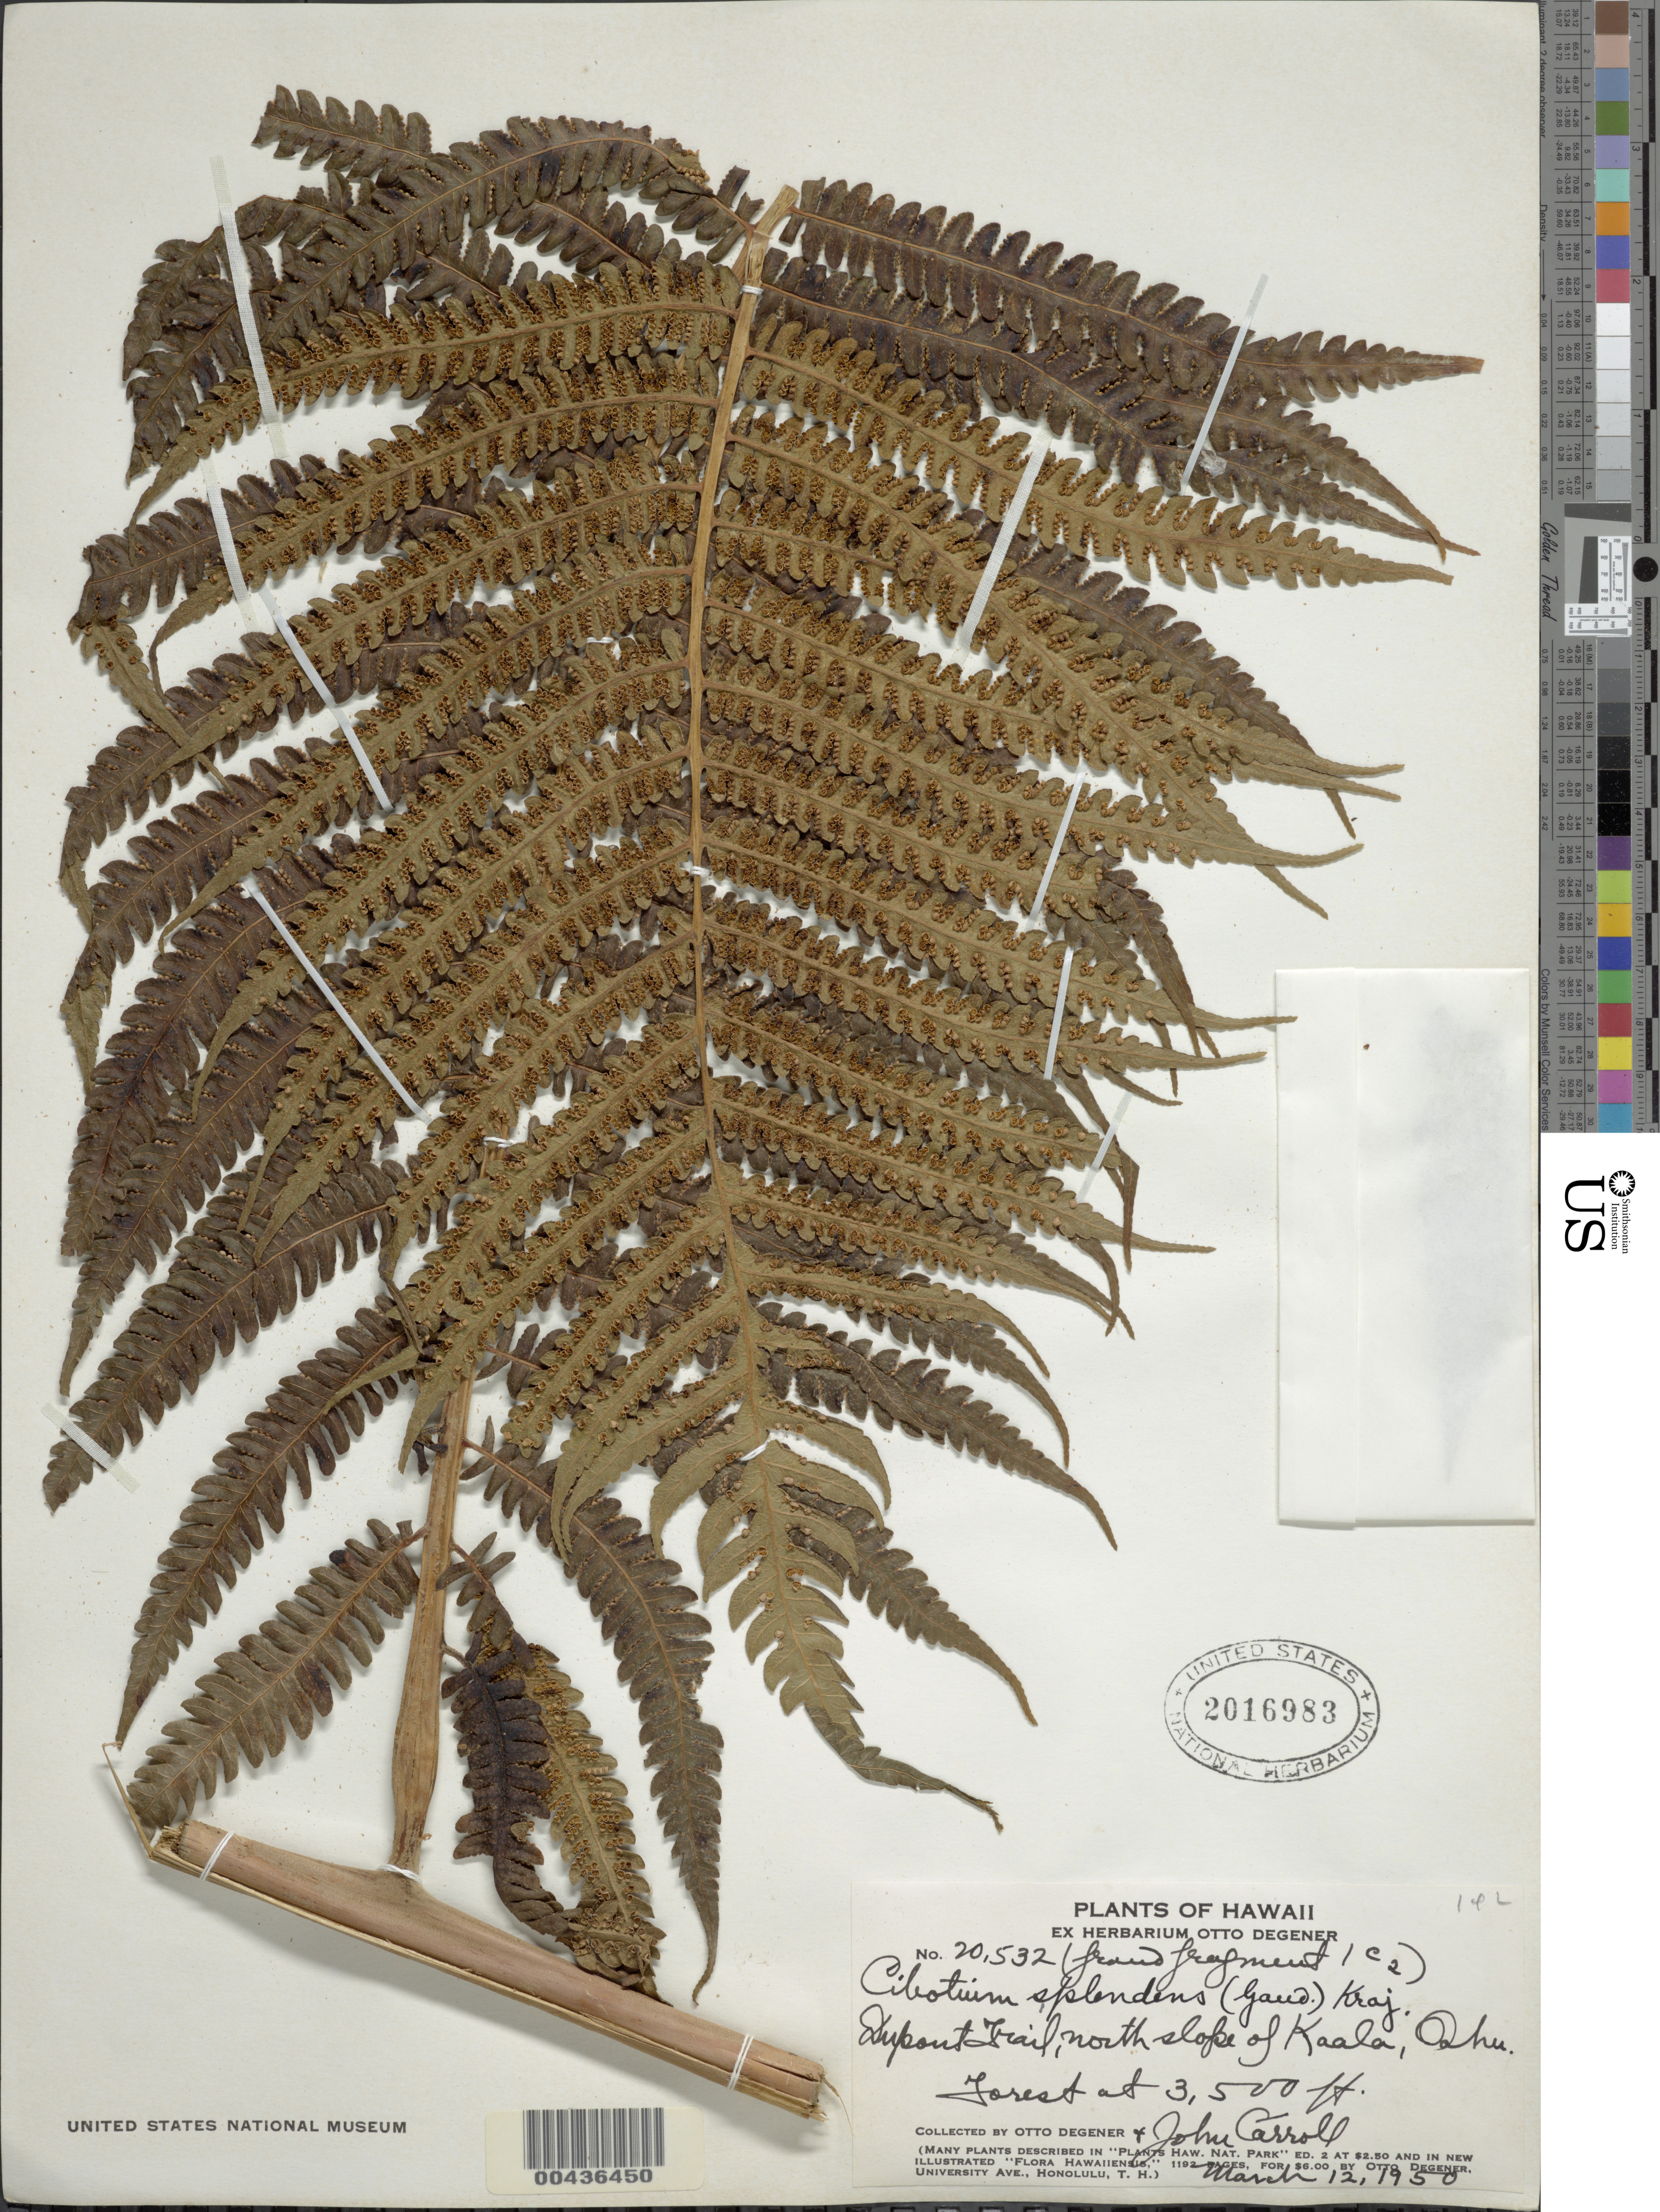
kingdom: Plantae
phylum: Tracheophyta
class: Polypodiopsida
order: Cyatheales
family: Cibotiaceae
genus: Cibotium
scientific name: Cibotium chamissoi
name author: Kaulf.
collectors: O. Degener & J. Carroll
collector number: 20532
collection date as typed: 12 Mar 1950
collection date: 1950-03-12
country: United States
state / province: Hawaii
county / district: Honolulu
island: Oahu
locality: Dupont Trail, N slope of Kaala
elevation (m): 1067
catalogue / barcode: US 2016983